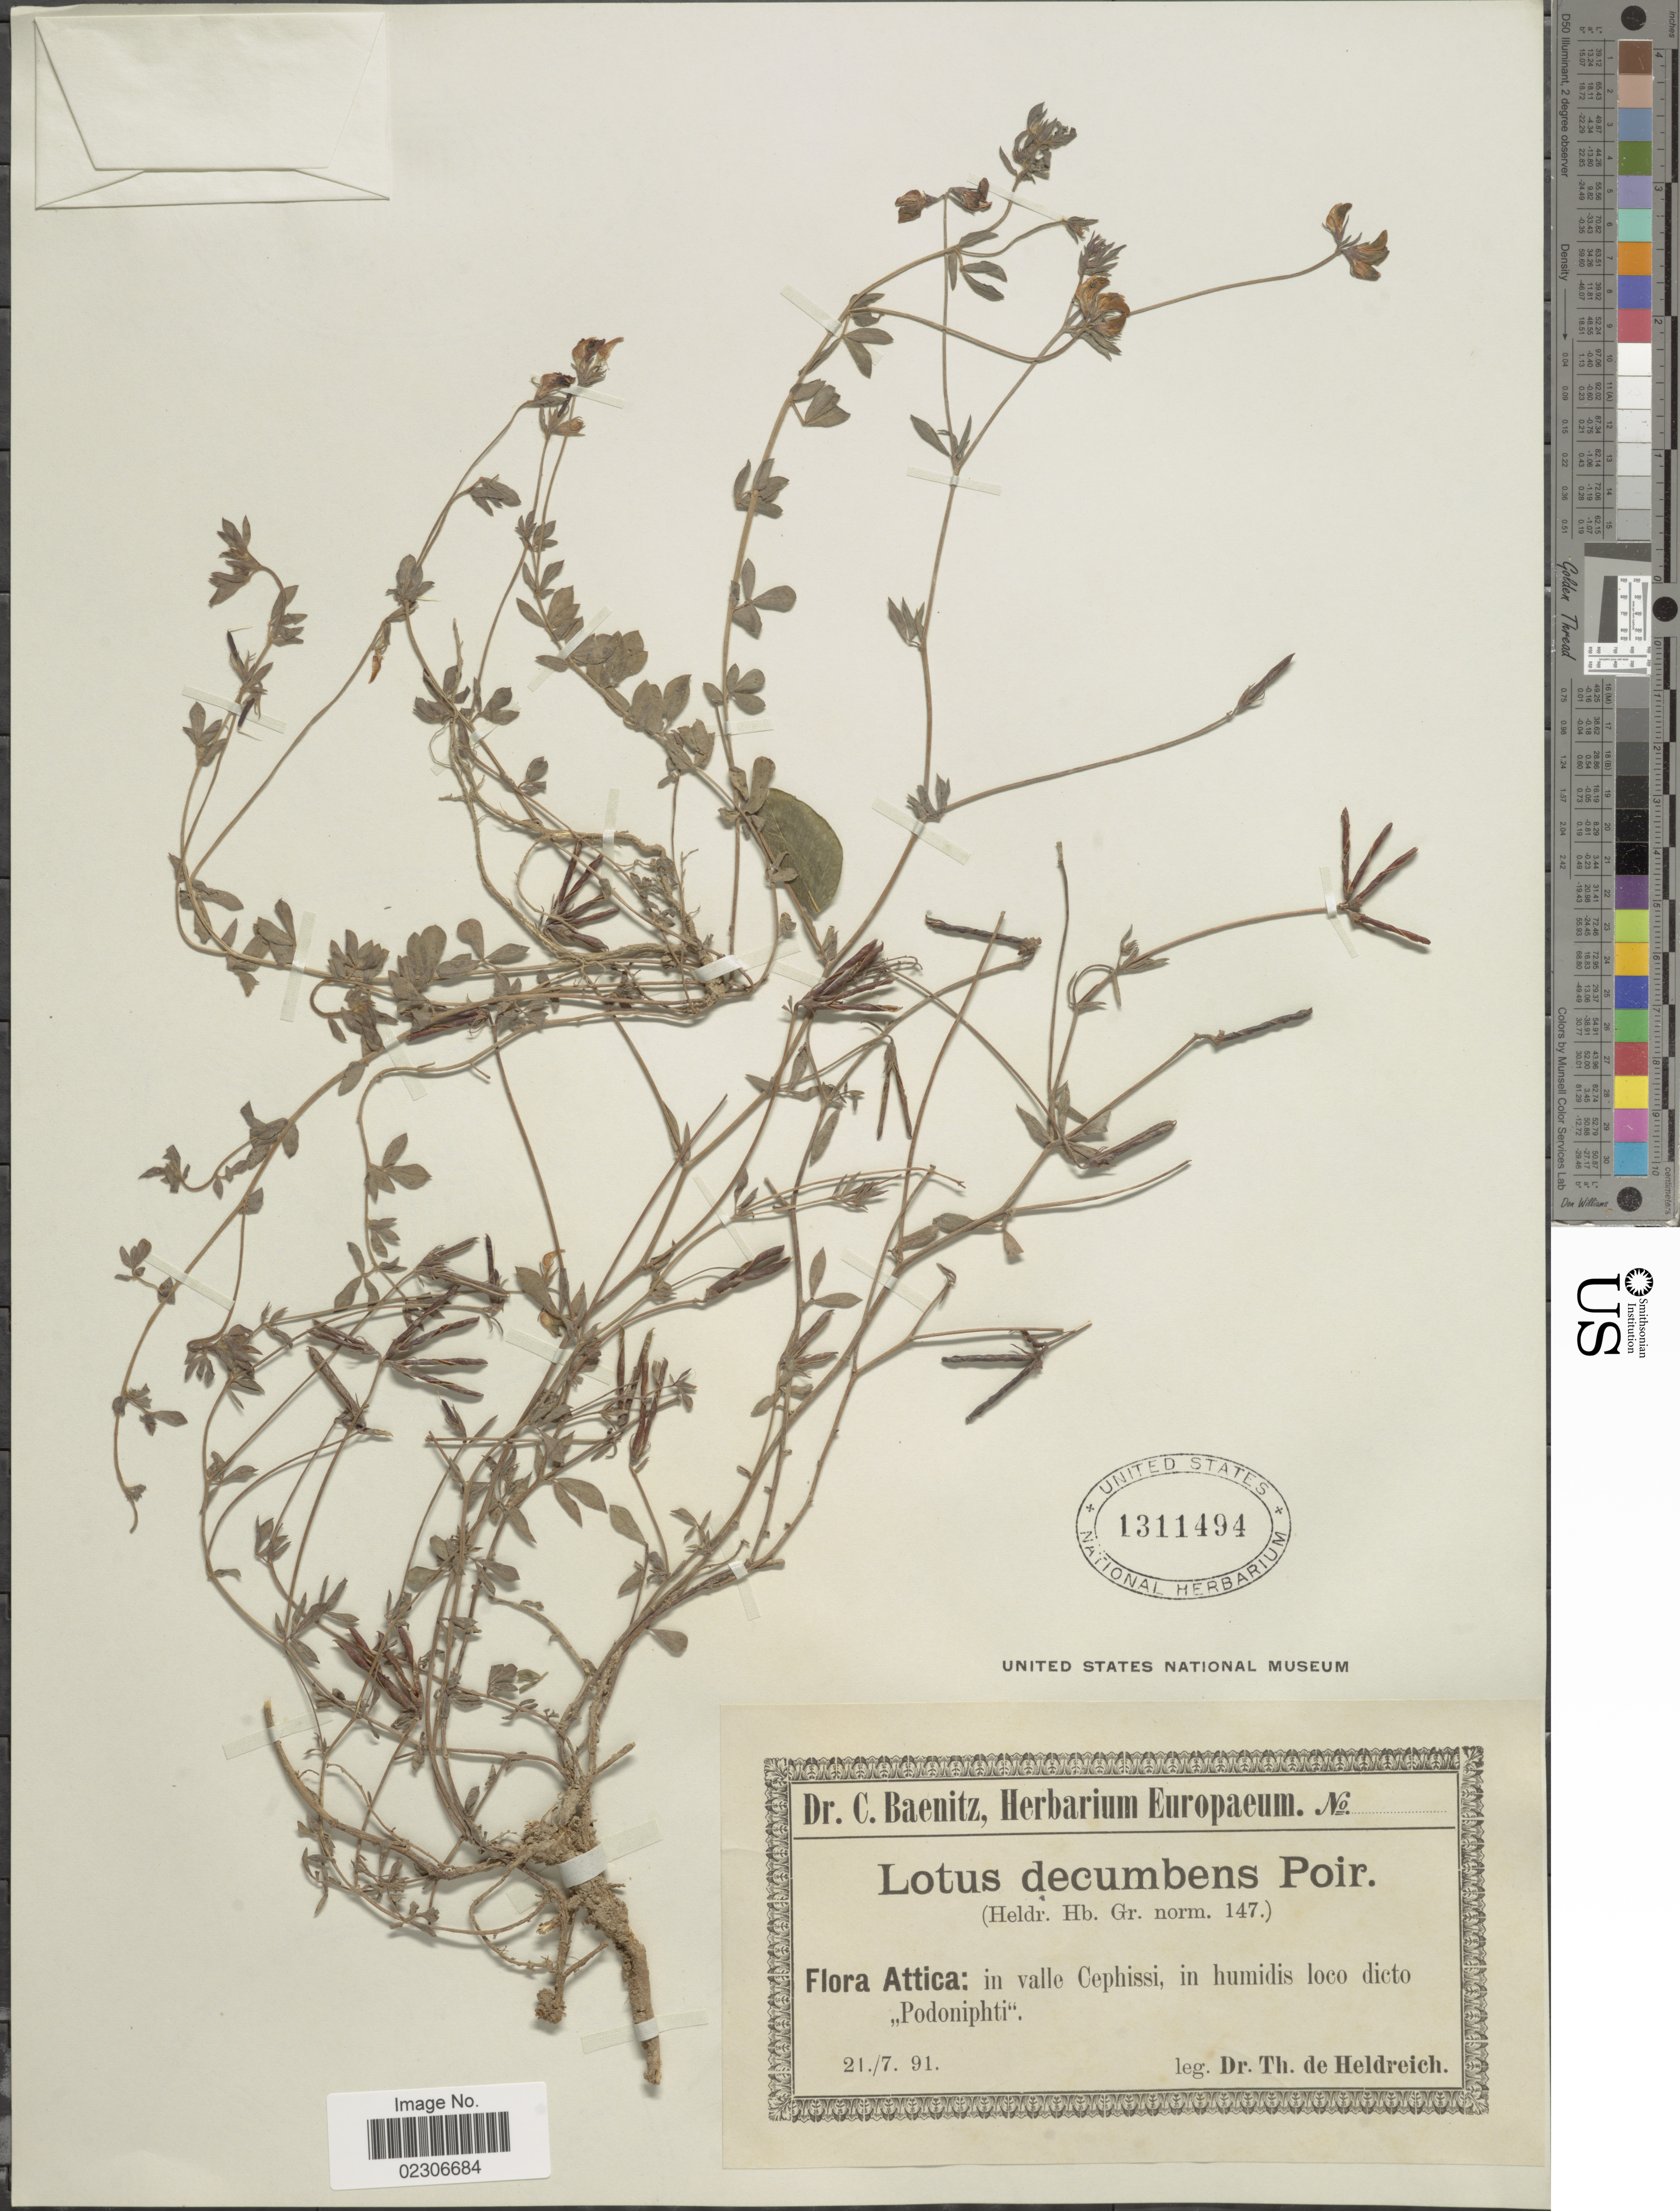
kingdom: Plantae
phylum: Tracheophyta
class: Magnoliopsida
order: Fabales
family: Fabaceae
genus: Lotus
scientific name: Lotus decumbens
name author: Poir.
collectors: T. De Heldreich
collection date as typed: Transcribed d/m/y: 21/7/91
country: Greece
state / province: Attica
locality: In valle Cephissi, in humidis loco dicto Podoniphti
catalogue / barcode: US 1311494